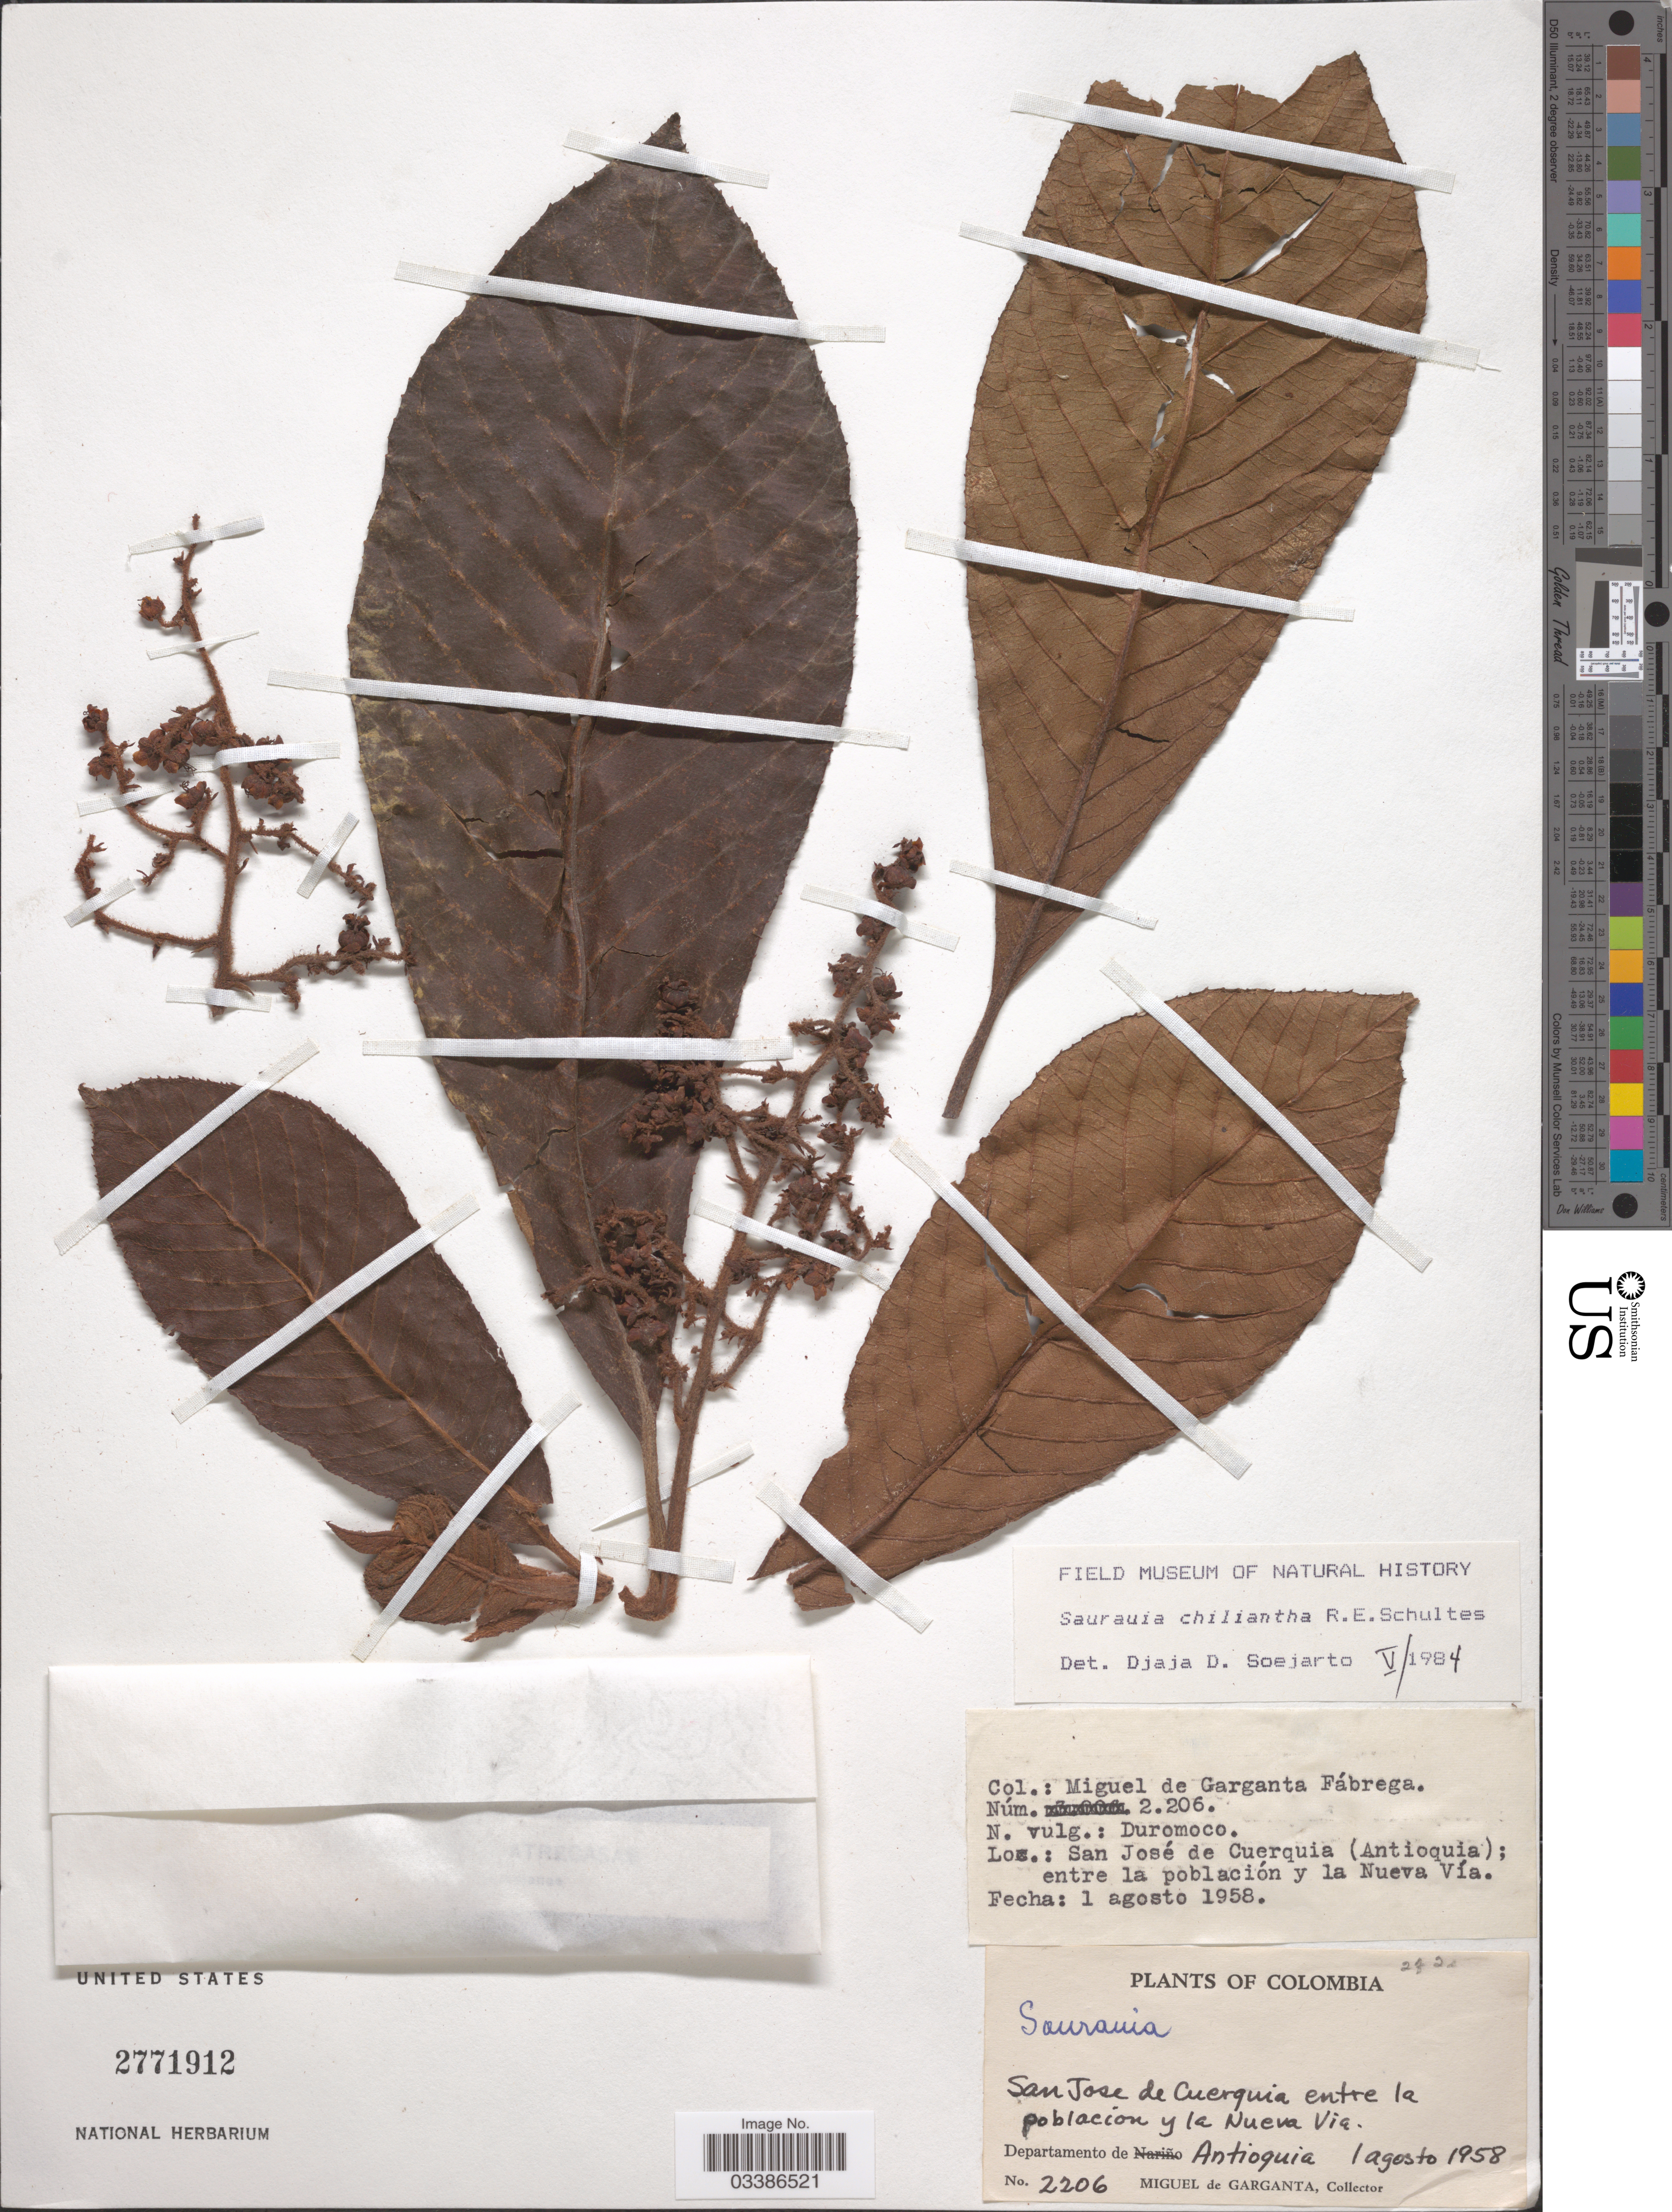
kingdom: Plantae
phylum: Tracheophyta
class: Magnoliopsida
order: Ericales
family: Actinidiaceae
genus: Saurauia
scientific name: Saurauia chiliantha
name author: R.E. Schult.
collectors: M. Garganta-Fábrega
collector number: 2206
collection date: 1958-08-01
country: Colombia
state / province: Antioquia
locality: San José de Cuerquia (Antioquia); entre la población y la Nueva Vía. Departamento de Antioquia.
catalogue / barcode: US 2771912